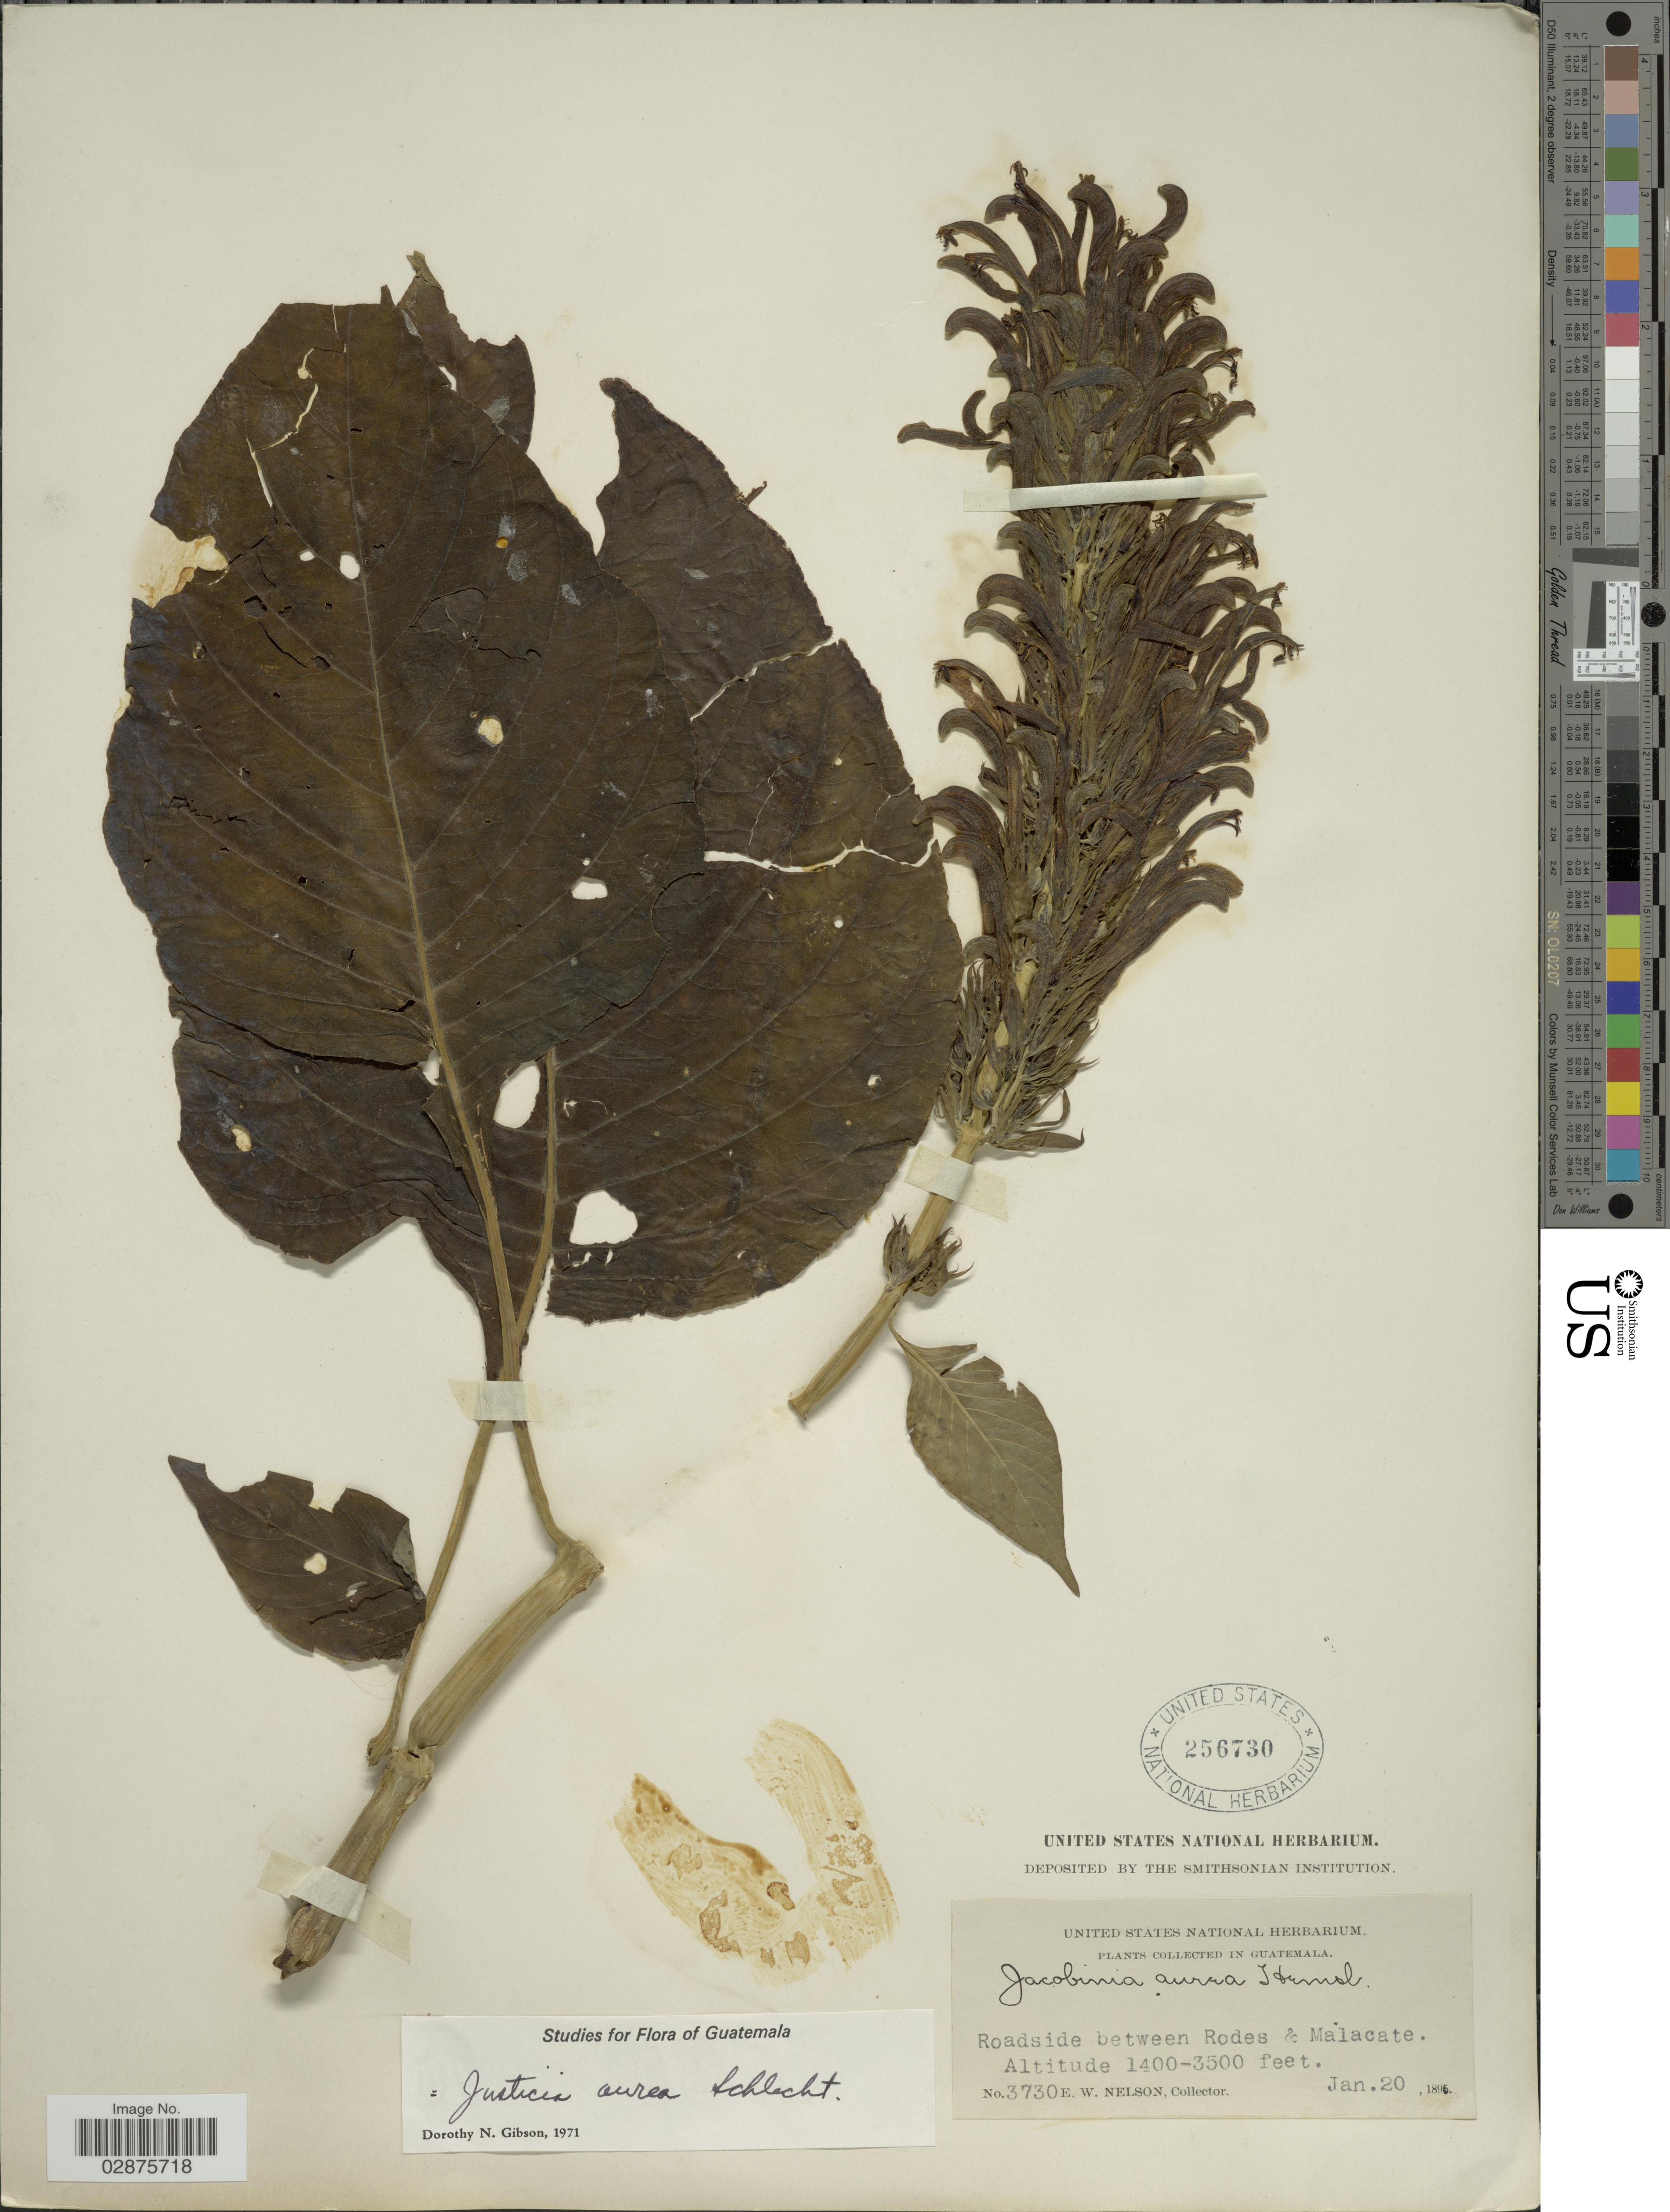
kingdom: Plantae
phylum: Tracheophyta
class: Magnoliopsida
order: Lamiales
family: Acanthaceae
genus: Justicia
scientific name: Justicia aurea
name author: Schltdl.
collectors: E. W. Nelson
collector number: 3730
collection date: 1806-01-20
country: Guatemala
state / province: Guatemala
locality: Roadside between Rodes & Malacate.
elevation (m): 427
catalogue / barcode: US 256730